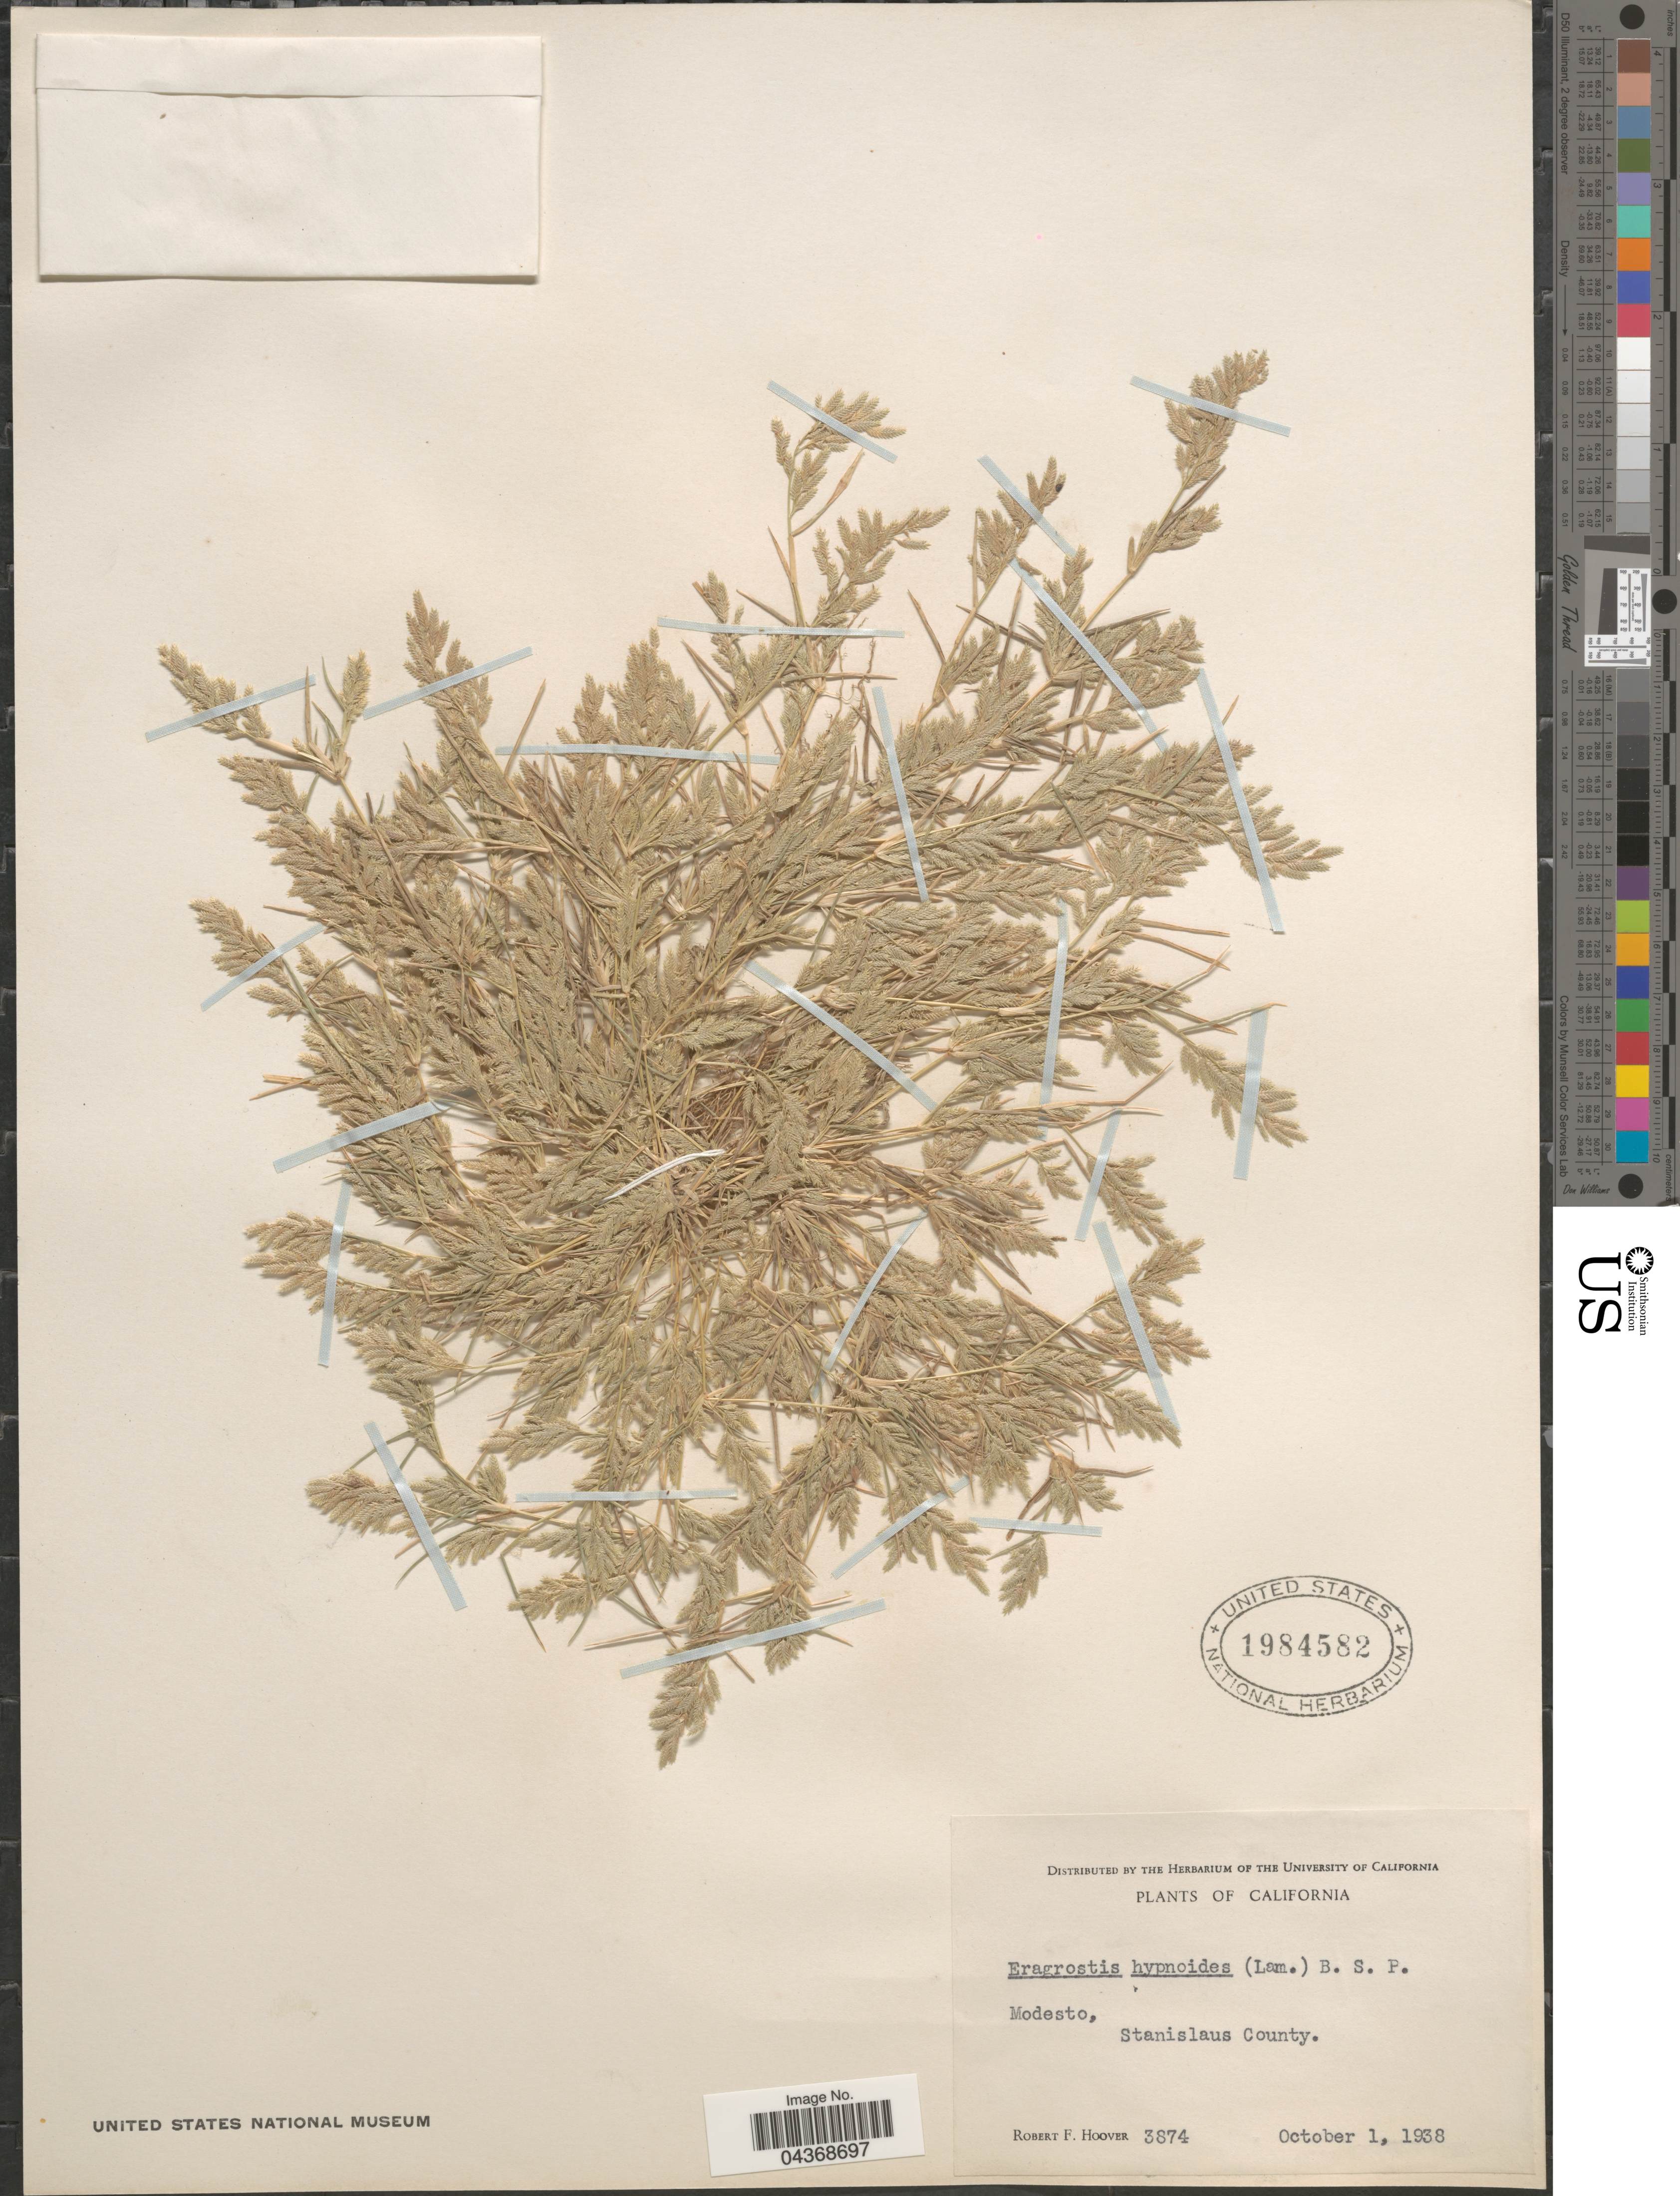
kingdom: Plantae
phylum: Tracheophyta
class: Liliopsida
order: Poales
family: Poaceae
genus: Eragrostis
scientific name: Eragrostis hypnoides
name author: (Lam.) Britton, Stearns & Poggenb.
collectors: R. F. Hoover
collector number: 3874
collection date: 1938-10-01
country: United States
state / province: California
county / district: Stanislaus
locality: Modesto, Stanislaus County.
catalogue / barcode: US 1984582